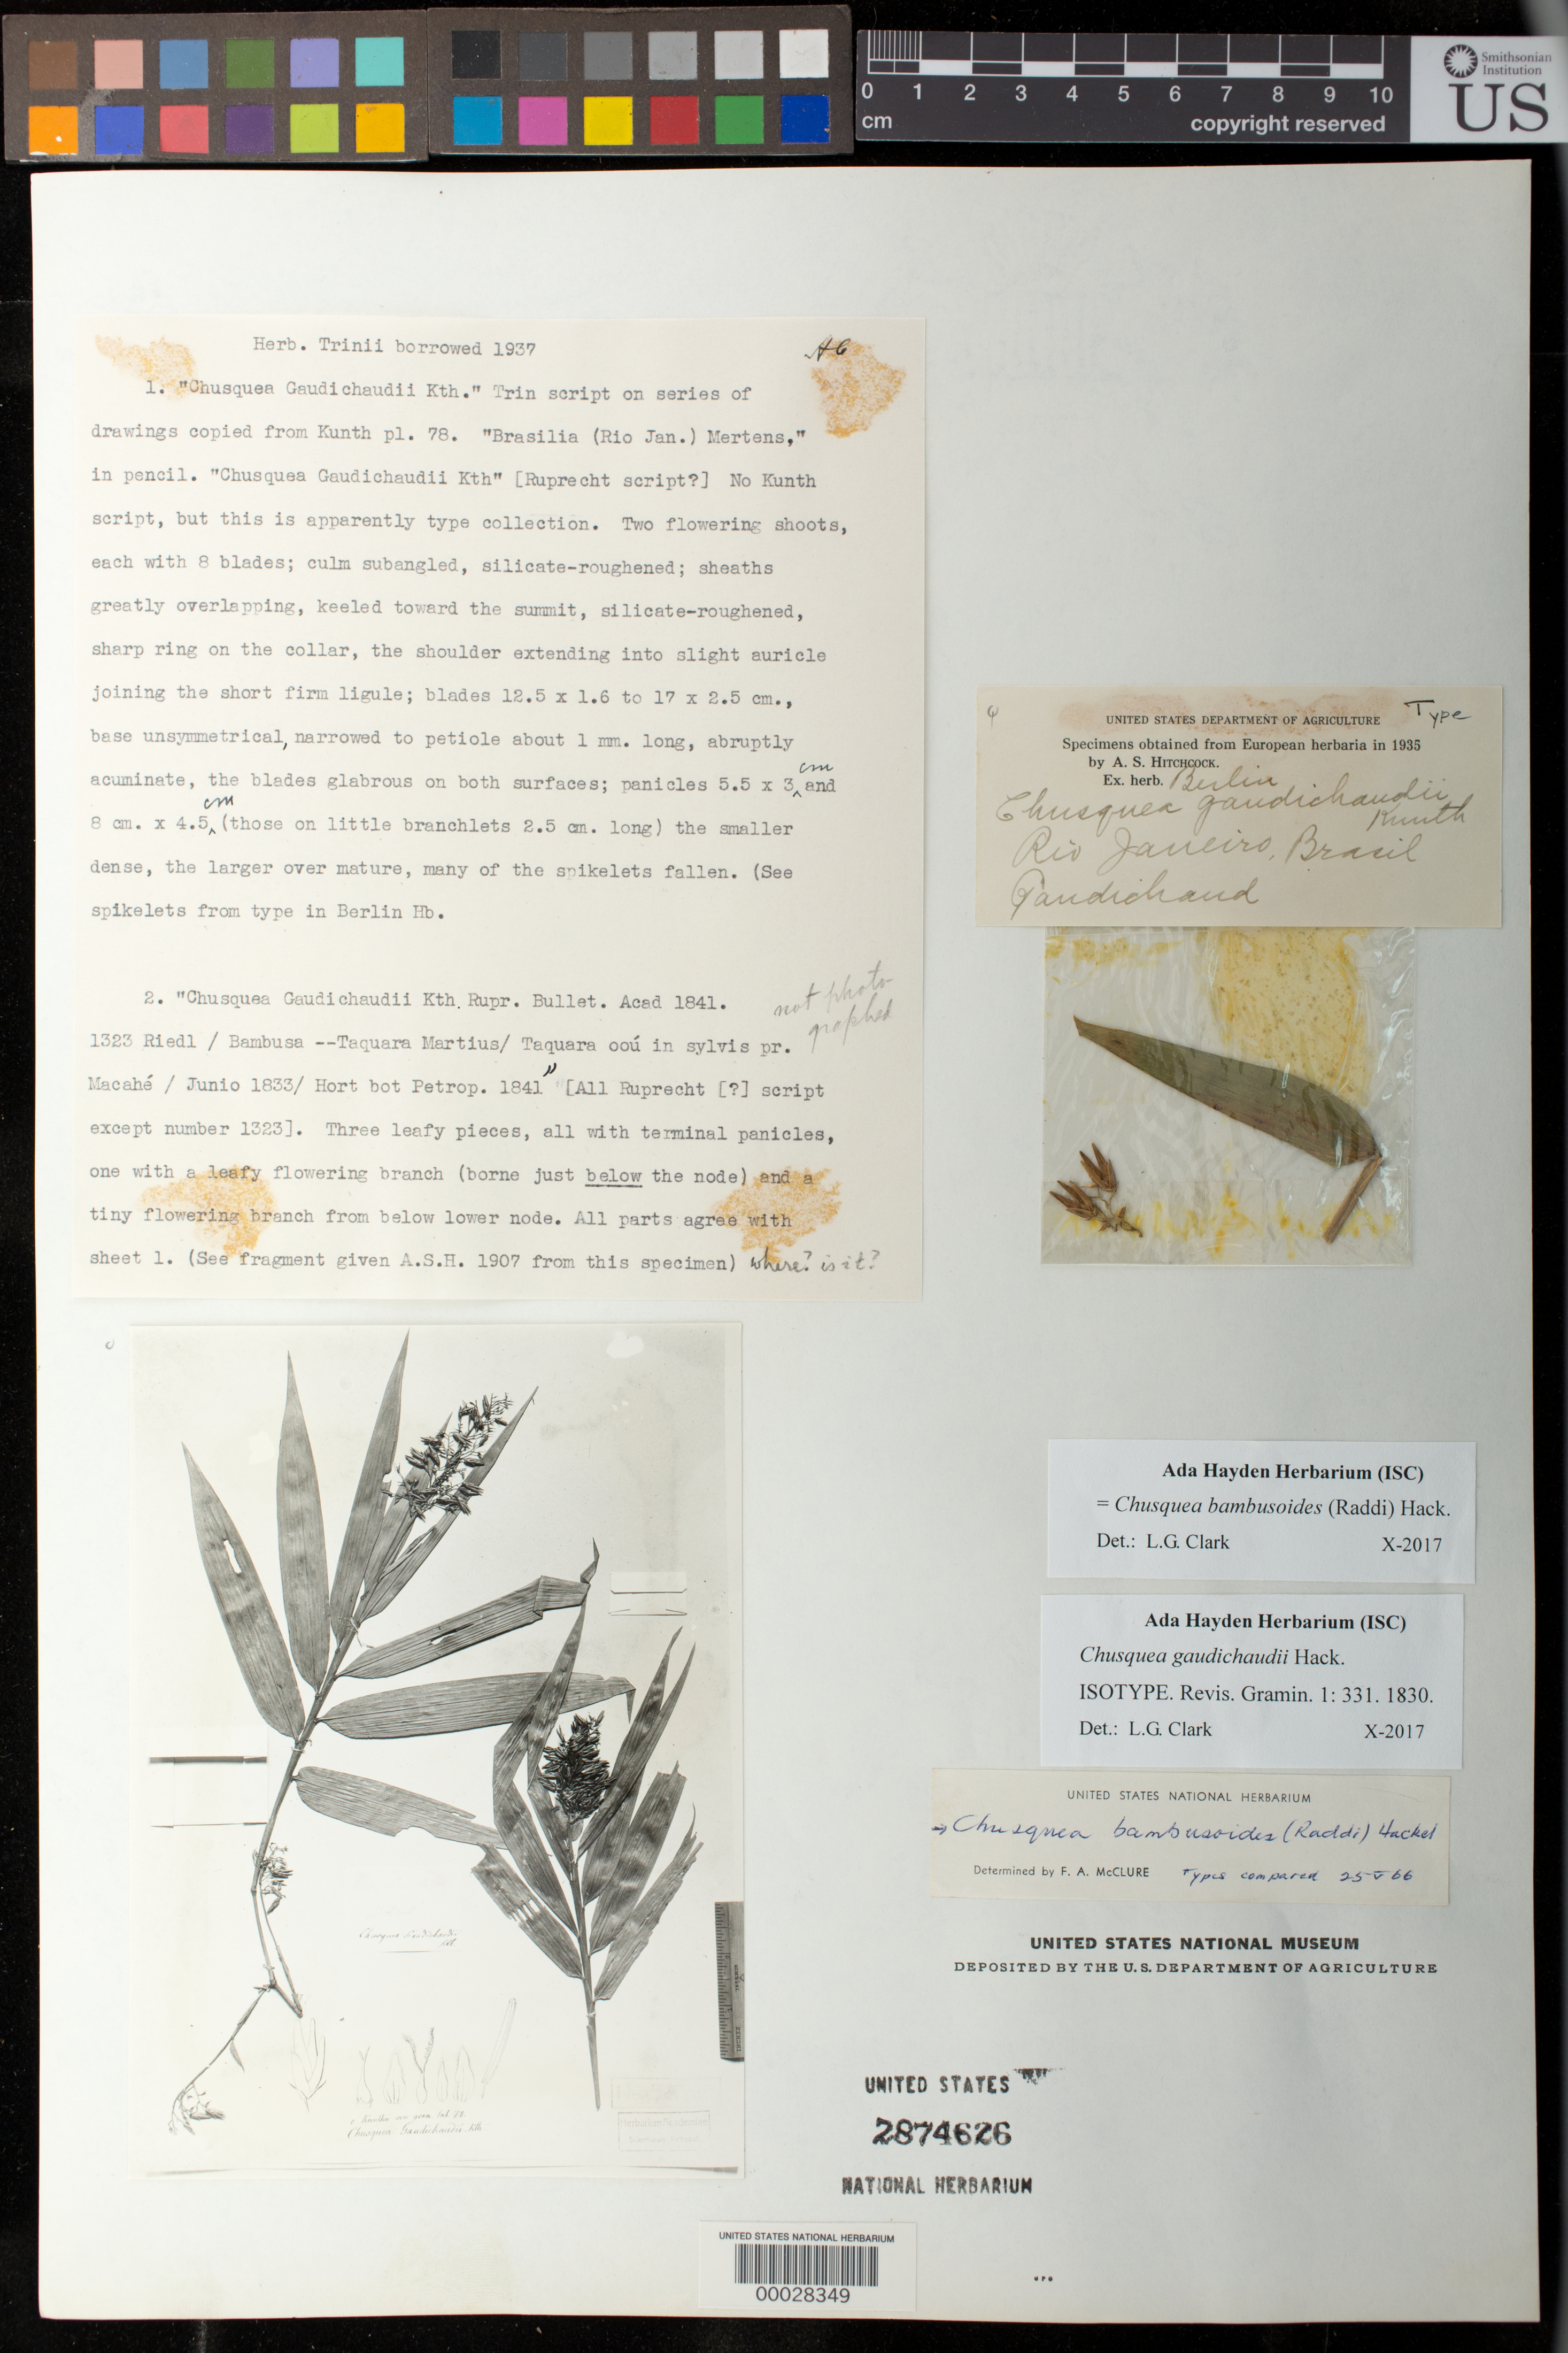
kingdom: Plantae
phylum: Tracheophyta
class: Liliopsida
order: Poales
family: Poaceae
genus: Chusquea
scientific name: Chusquea gaudichaudii Kunth, nom. illeg.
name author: Kunth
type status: Isotype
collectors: C. Gaudichaud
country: Brazil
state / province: Rio de Janeiro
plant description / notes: Photograph and fragmentary material of type specimen ex herb. Trin. (Berlin)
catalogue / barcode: US 2874626